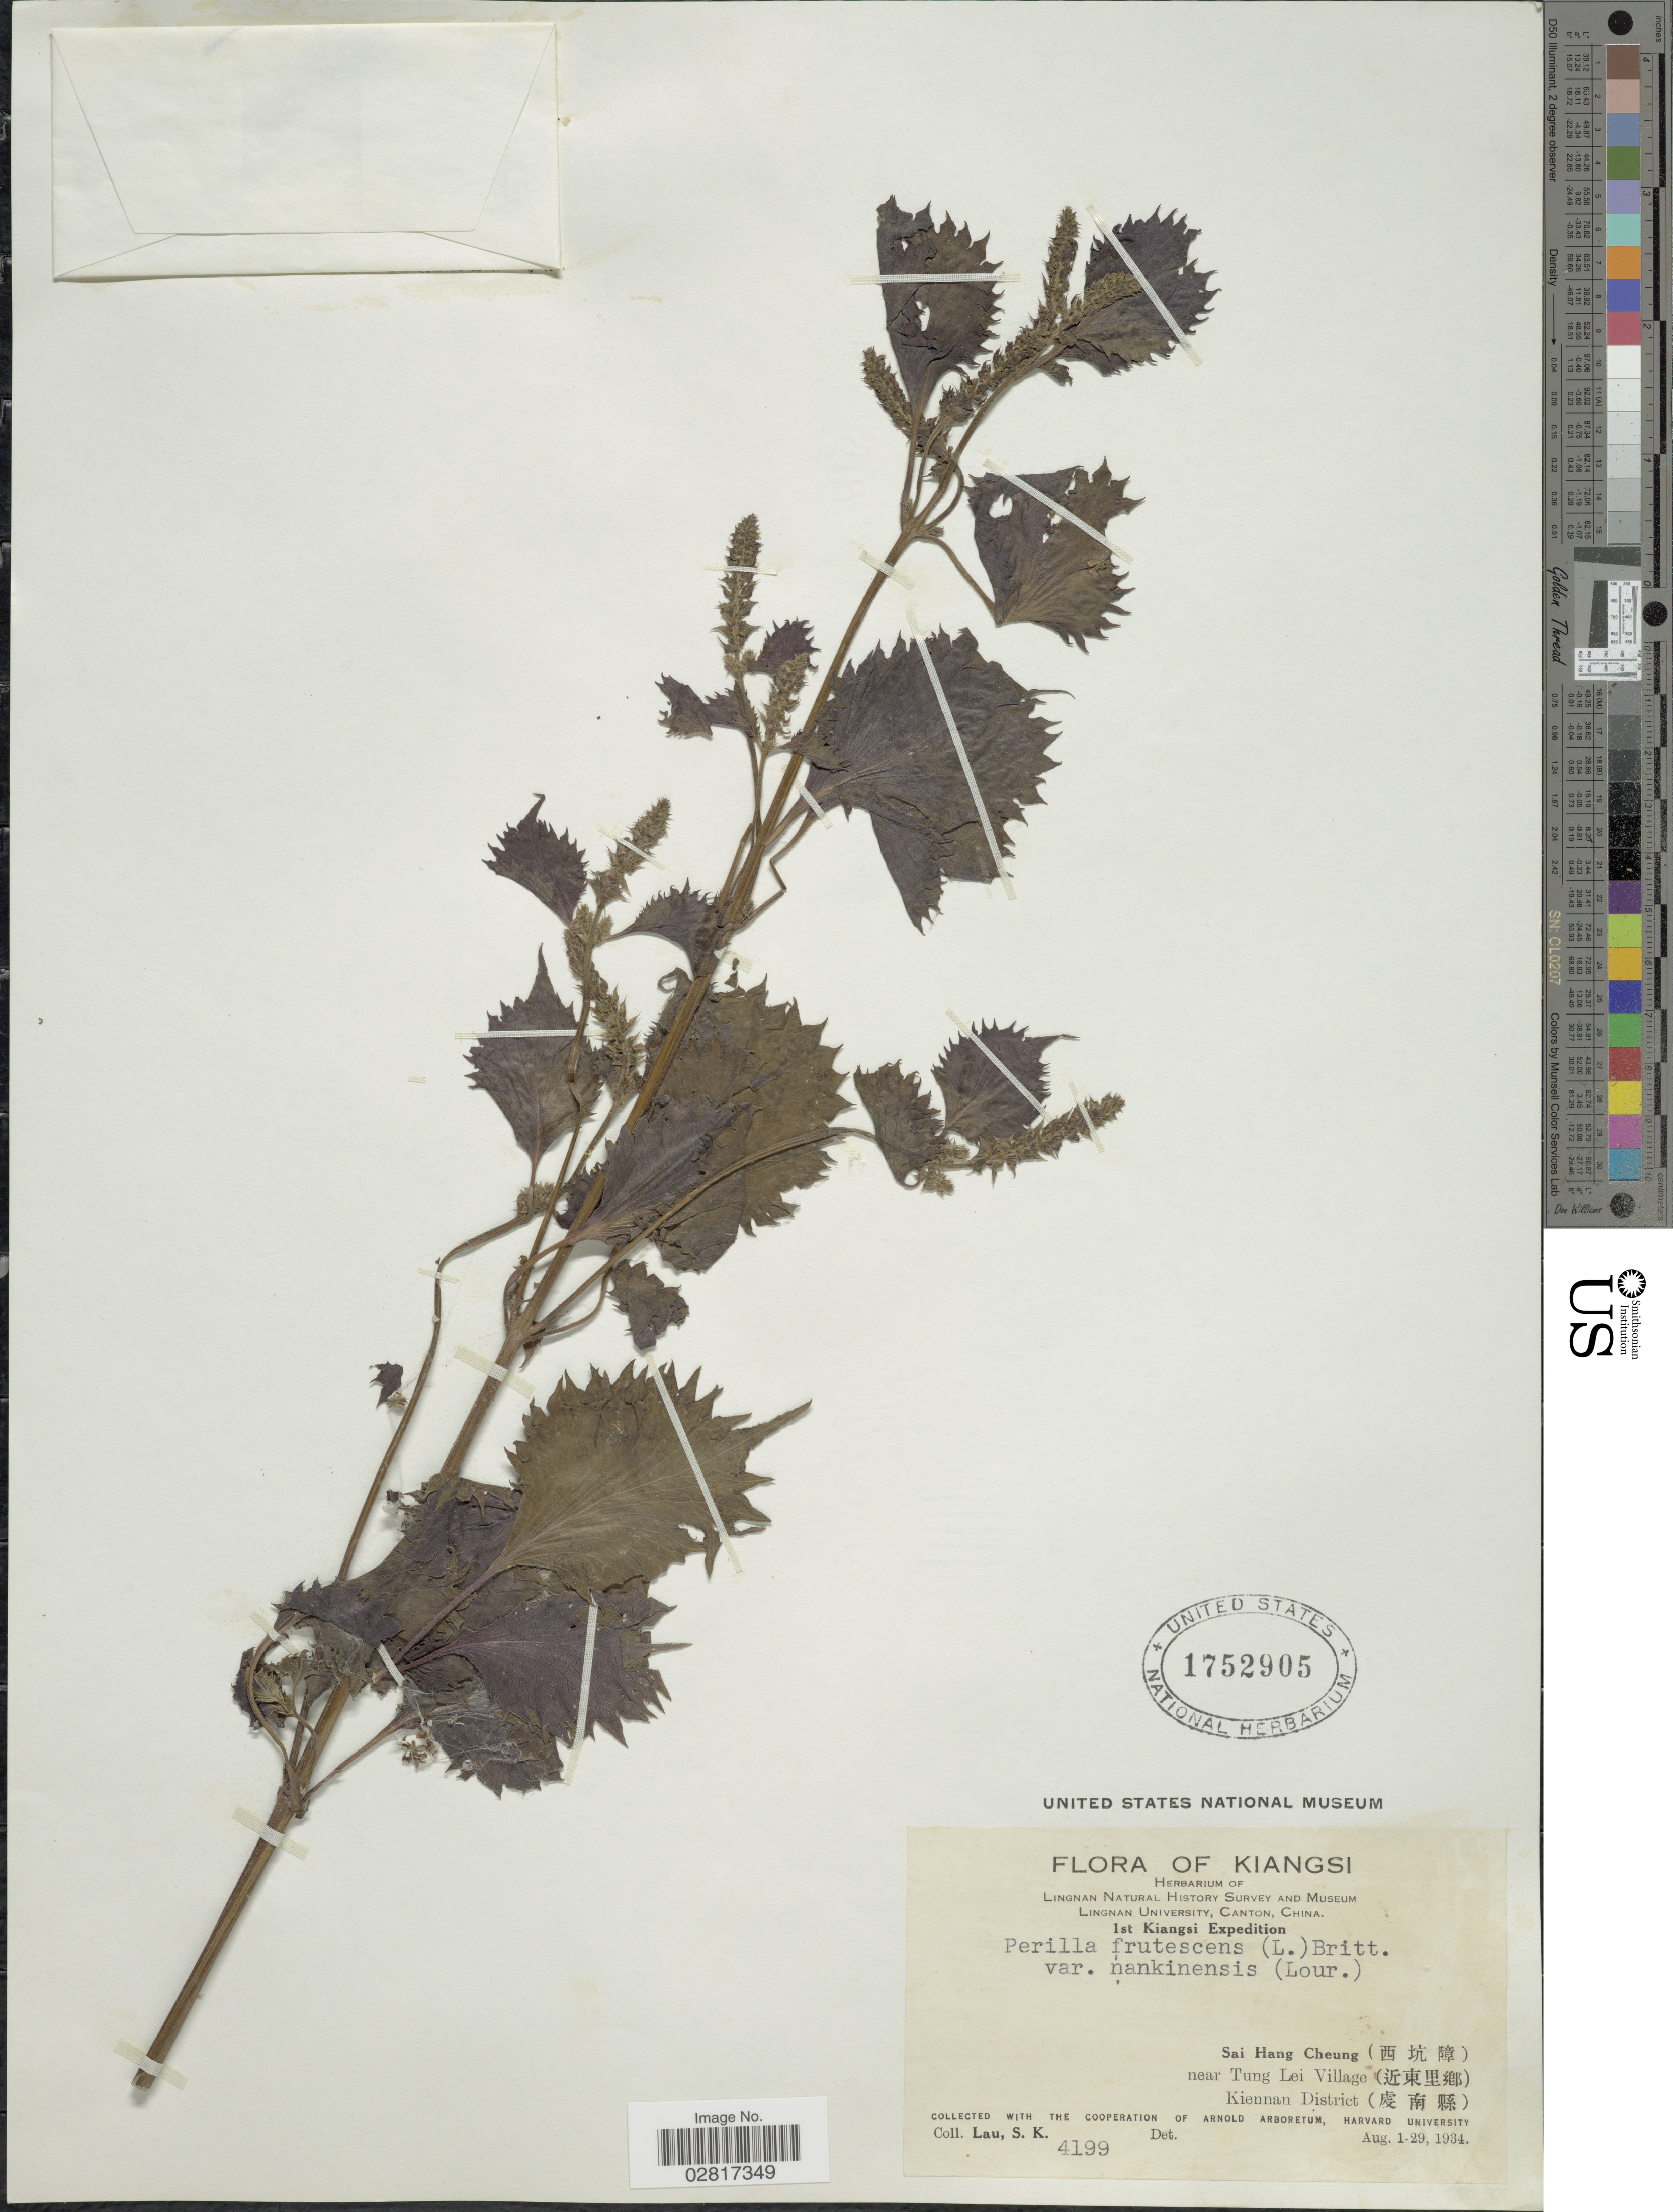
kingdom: Plantae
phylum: Tracheophyta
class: Magnoliopsida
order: Lamiales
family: Lamiaceae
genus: Perilla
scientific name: Perilla frutescens var. crispa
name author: (Thunb.) H. Deane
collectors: S. K. Lau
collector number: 4199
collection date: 1934-08-01/1934-08-29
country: China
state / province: Jiangxi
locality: Sai Hang Cheung near Tung Lei Village. Kiennan District.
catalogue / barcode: US 1752905